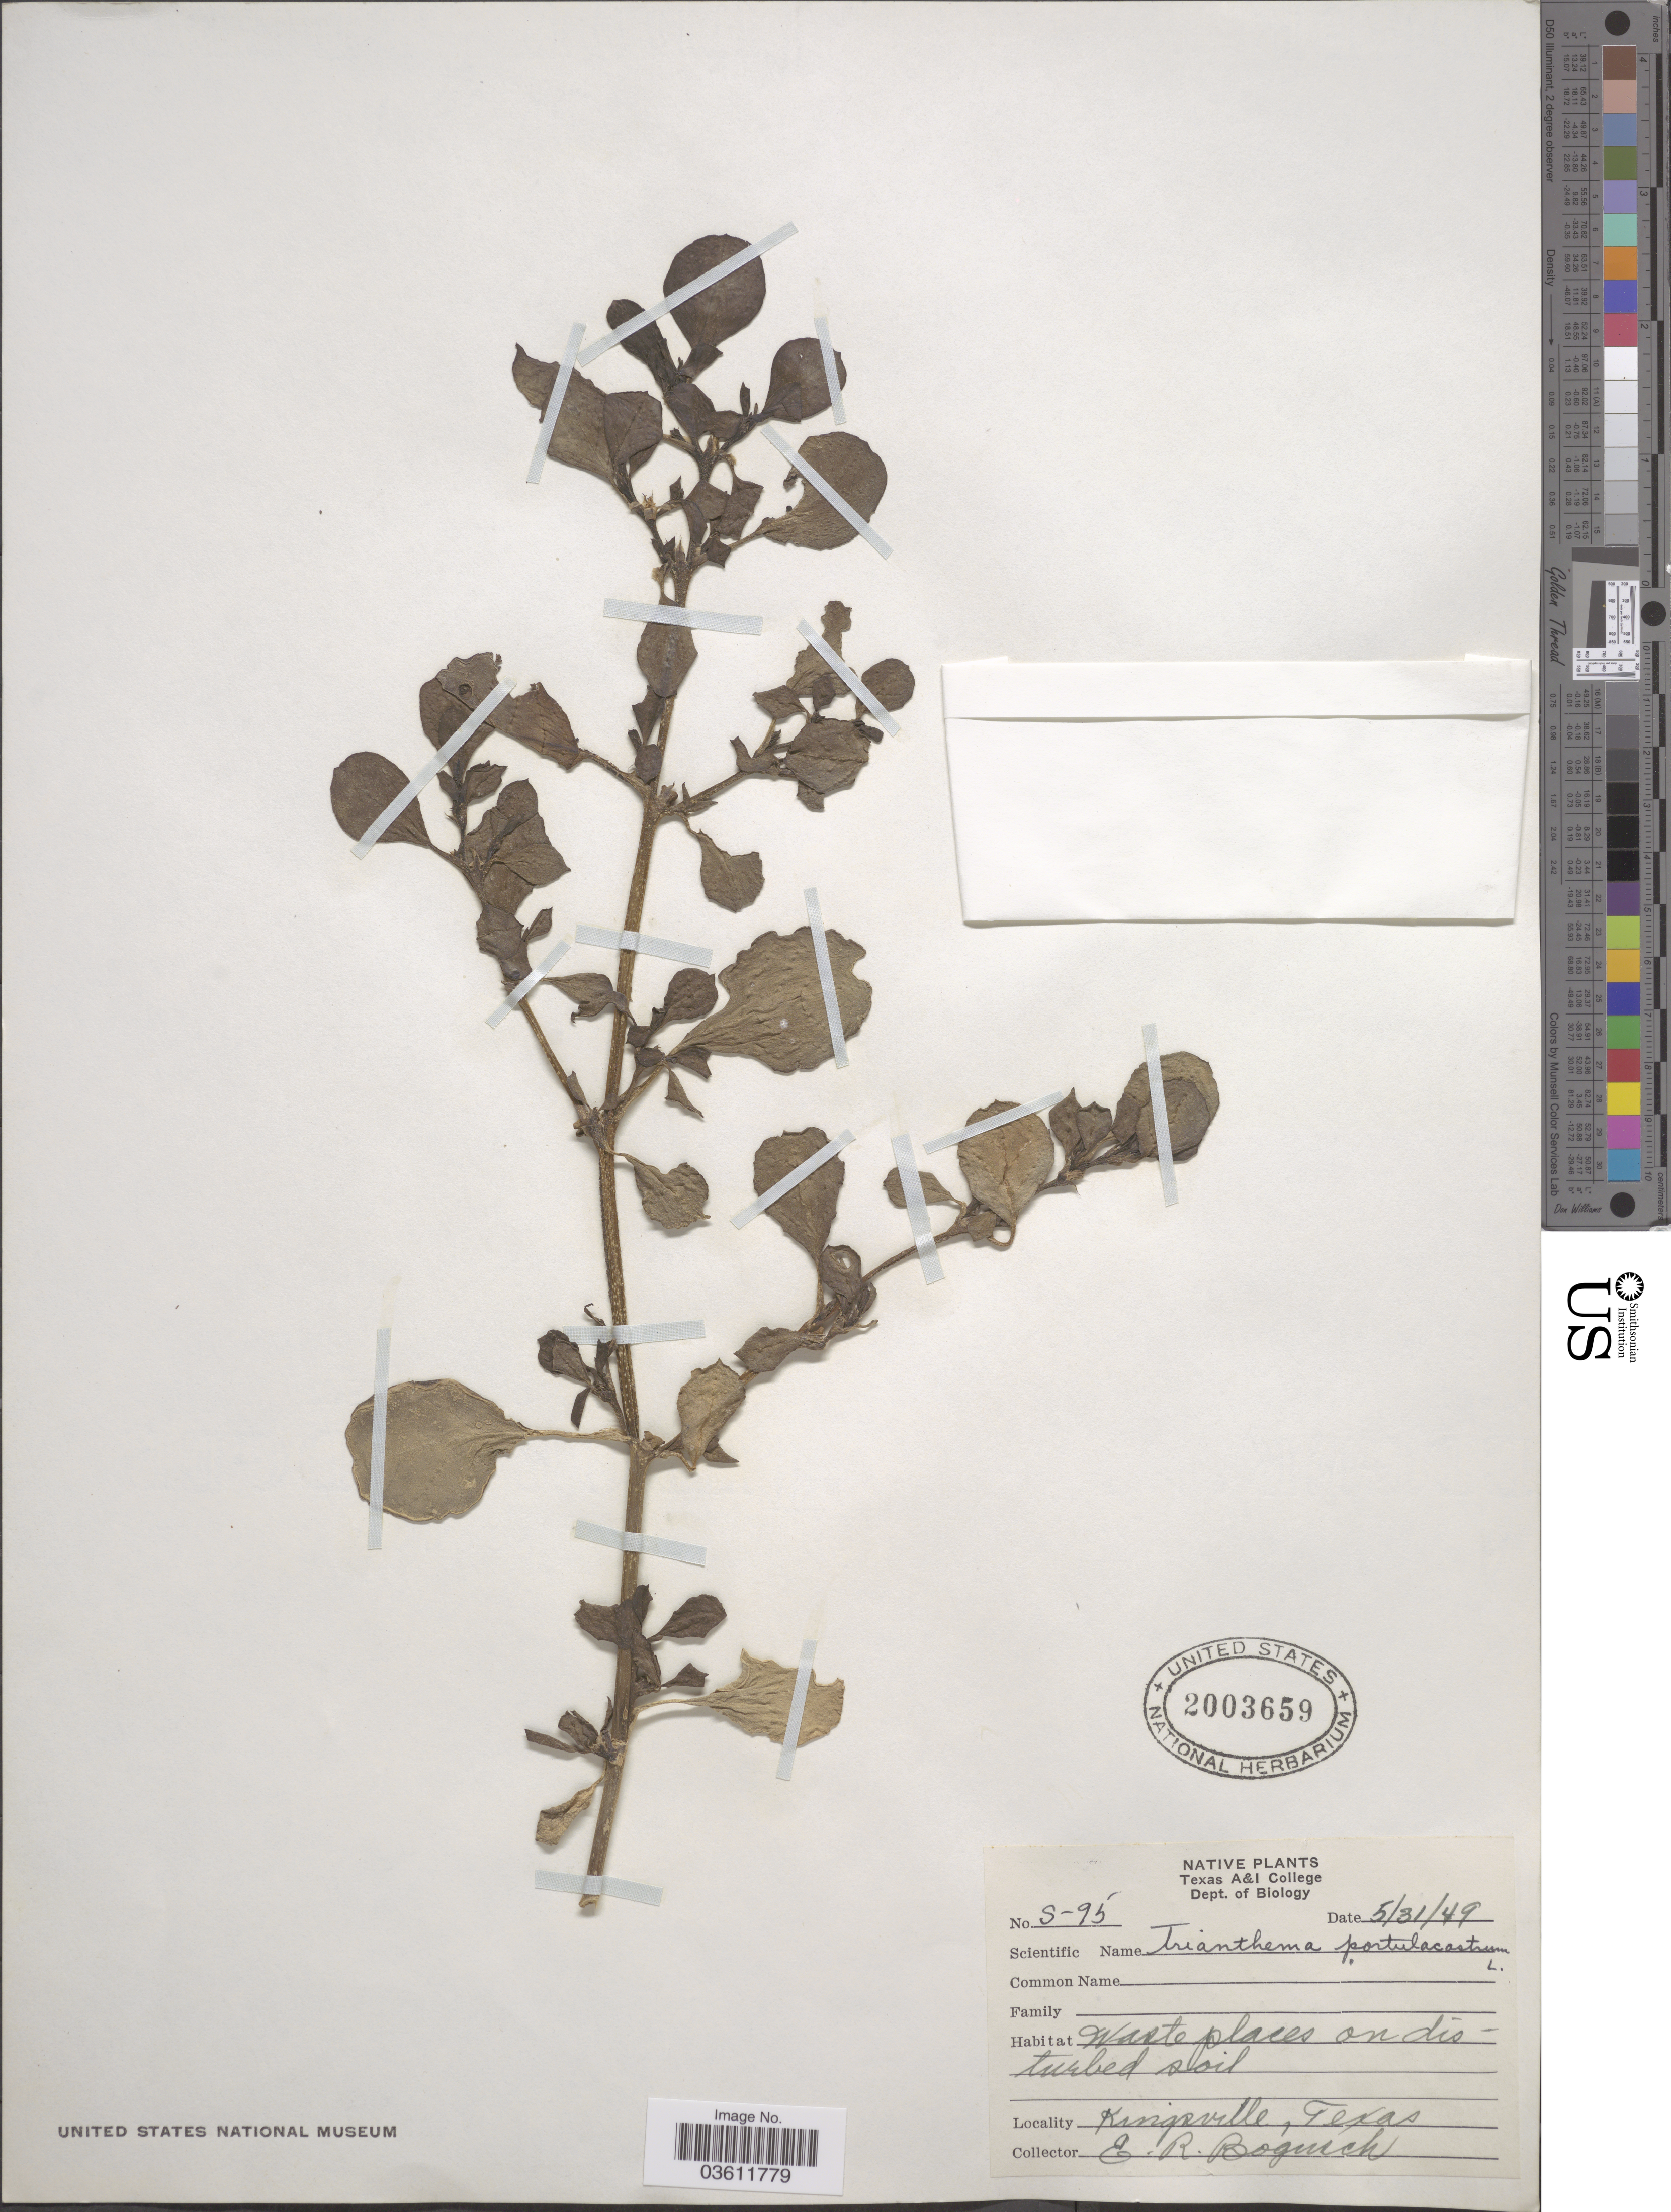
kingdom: Plantae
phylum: Tracheophyta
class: Magnoliopsida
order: Caryophyllales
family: Aizoaceae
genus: Trianthema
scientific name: Trianthema portulacastrum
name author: L.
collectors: E. Bogusch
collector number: S-95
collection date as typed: Transcribed d/m/y: 31/5/49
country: United States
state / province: Texas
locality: Kingsville.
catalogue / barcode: US 2003659